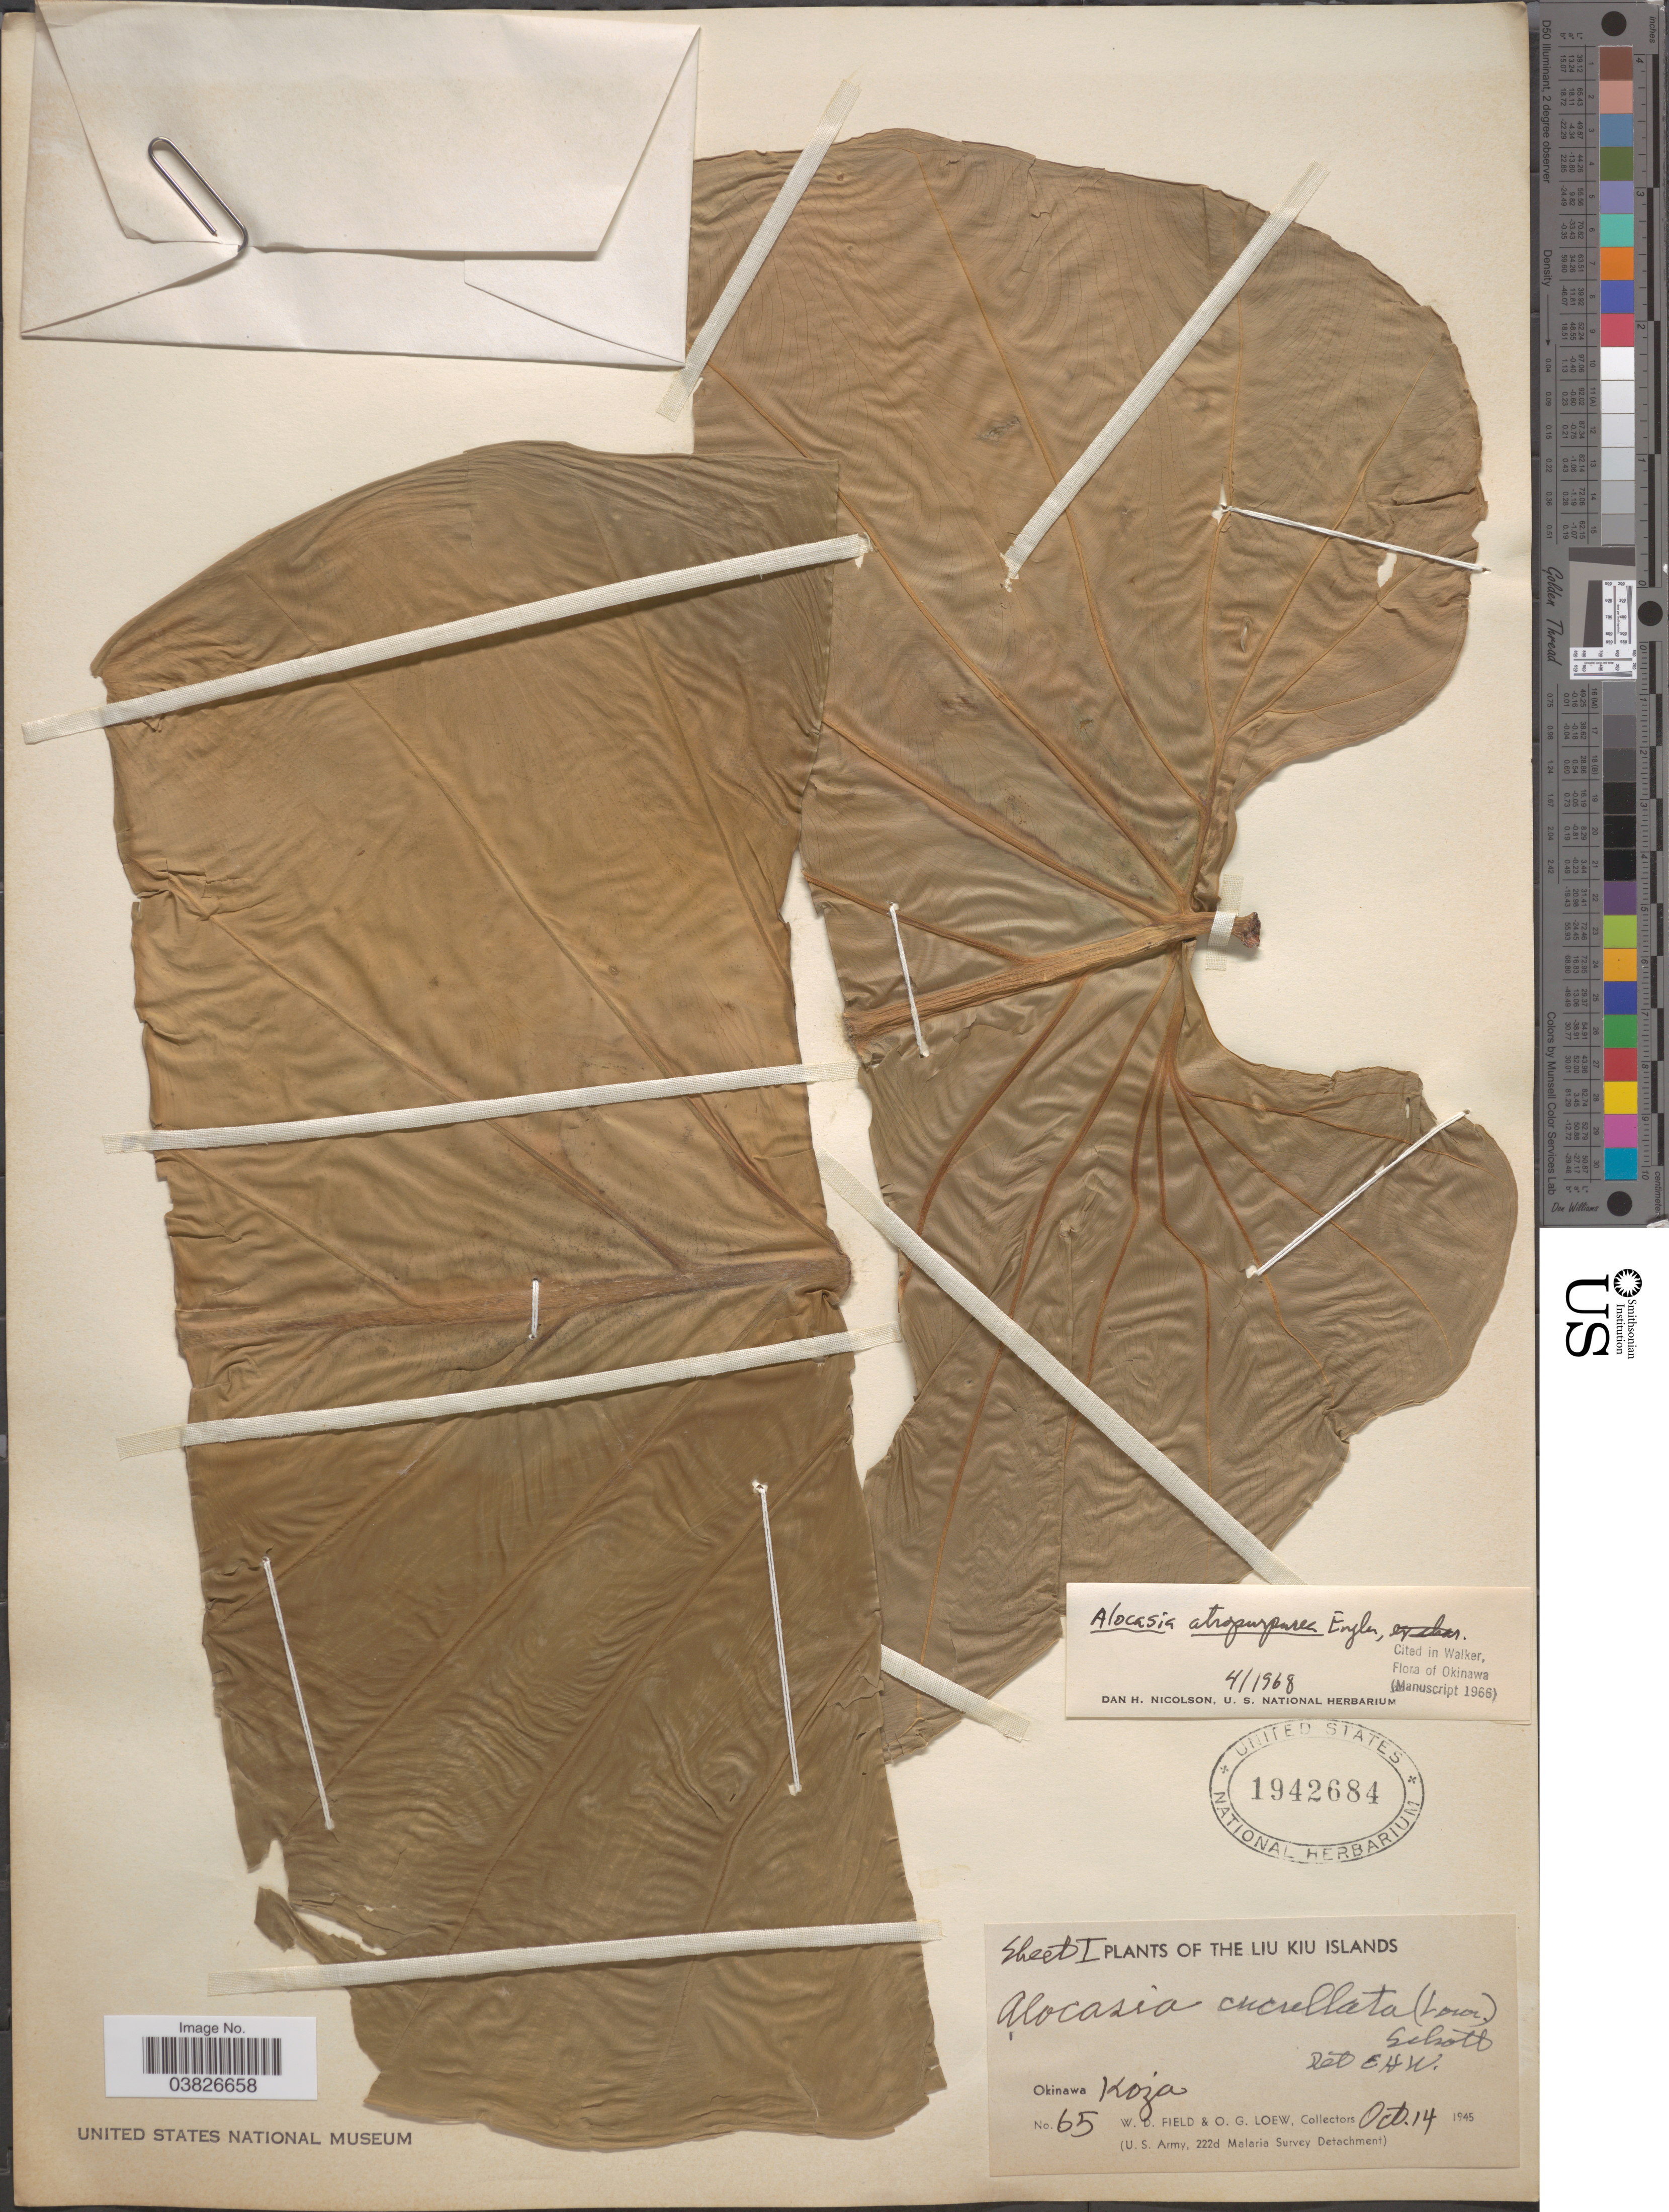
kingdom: Plantae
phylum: Tracheophyta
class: Liliopsida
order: Alismatales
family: Araceae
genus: Alocasia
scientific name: Alocasia atropurpurea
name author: Engl.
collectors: W. D. Field & O. G. Loew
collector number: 65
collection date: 1945-10-14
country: Japan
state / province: Okinawa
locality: The Liu Kiu Islands. Koja.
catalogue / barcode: US 1942684